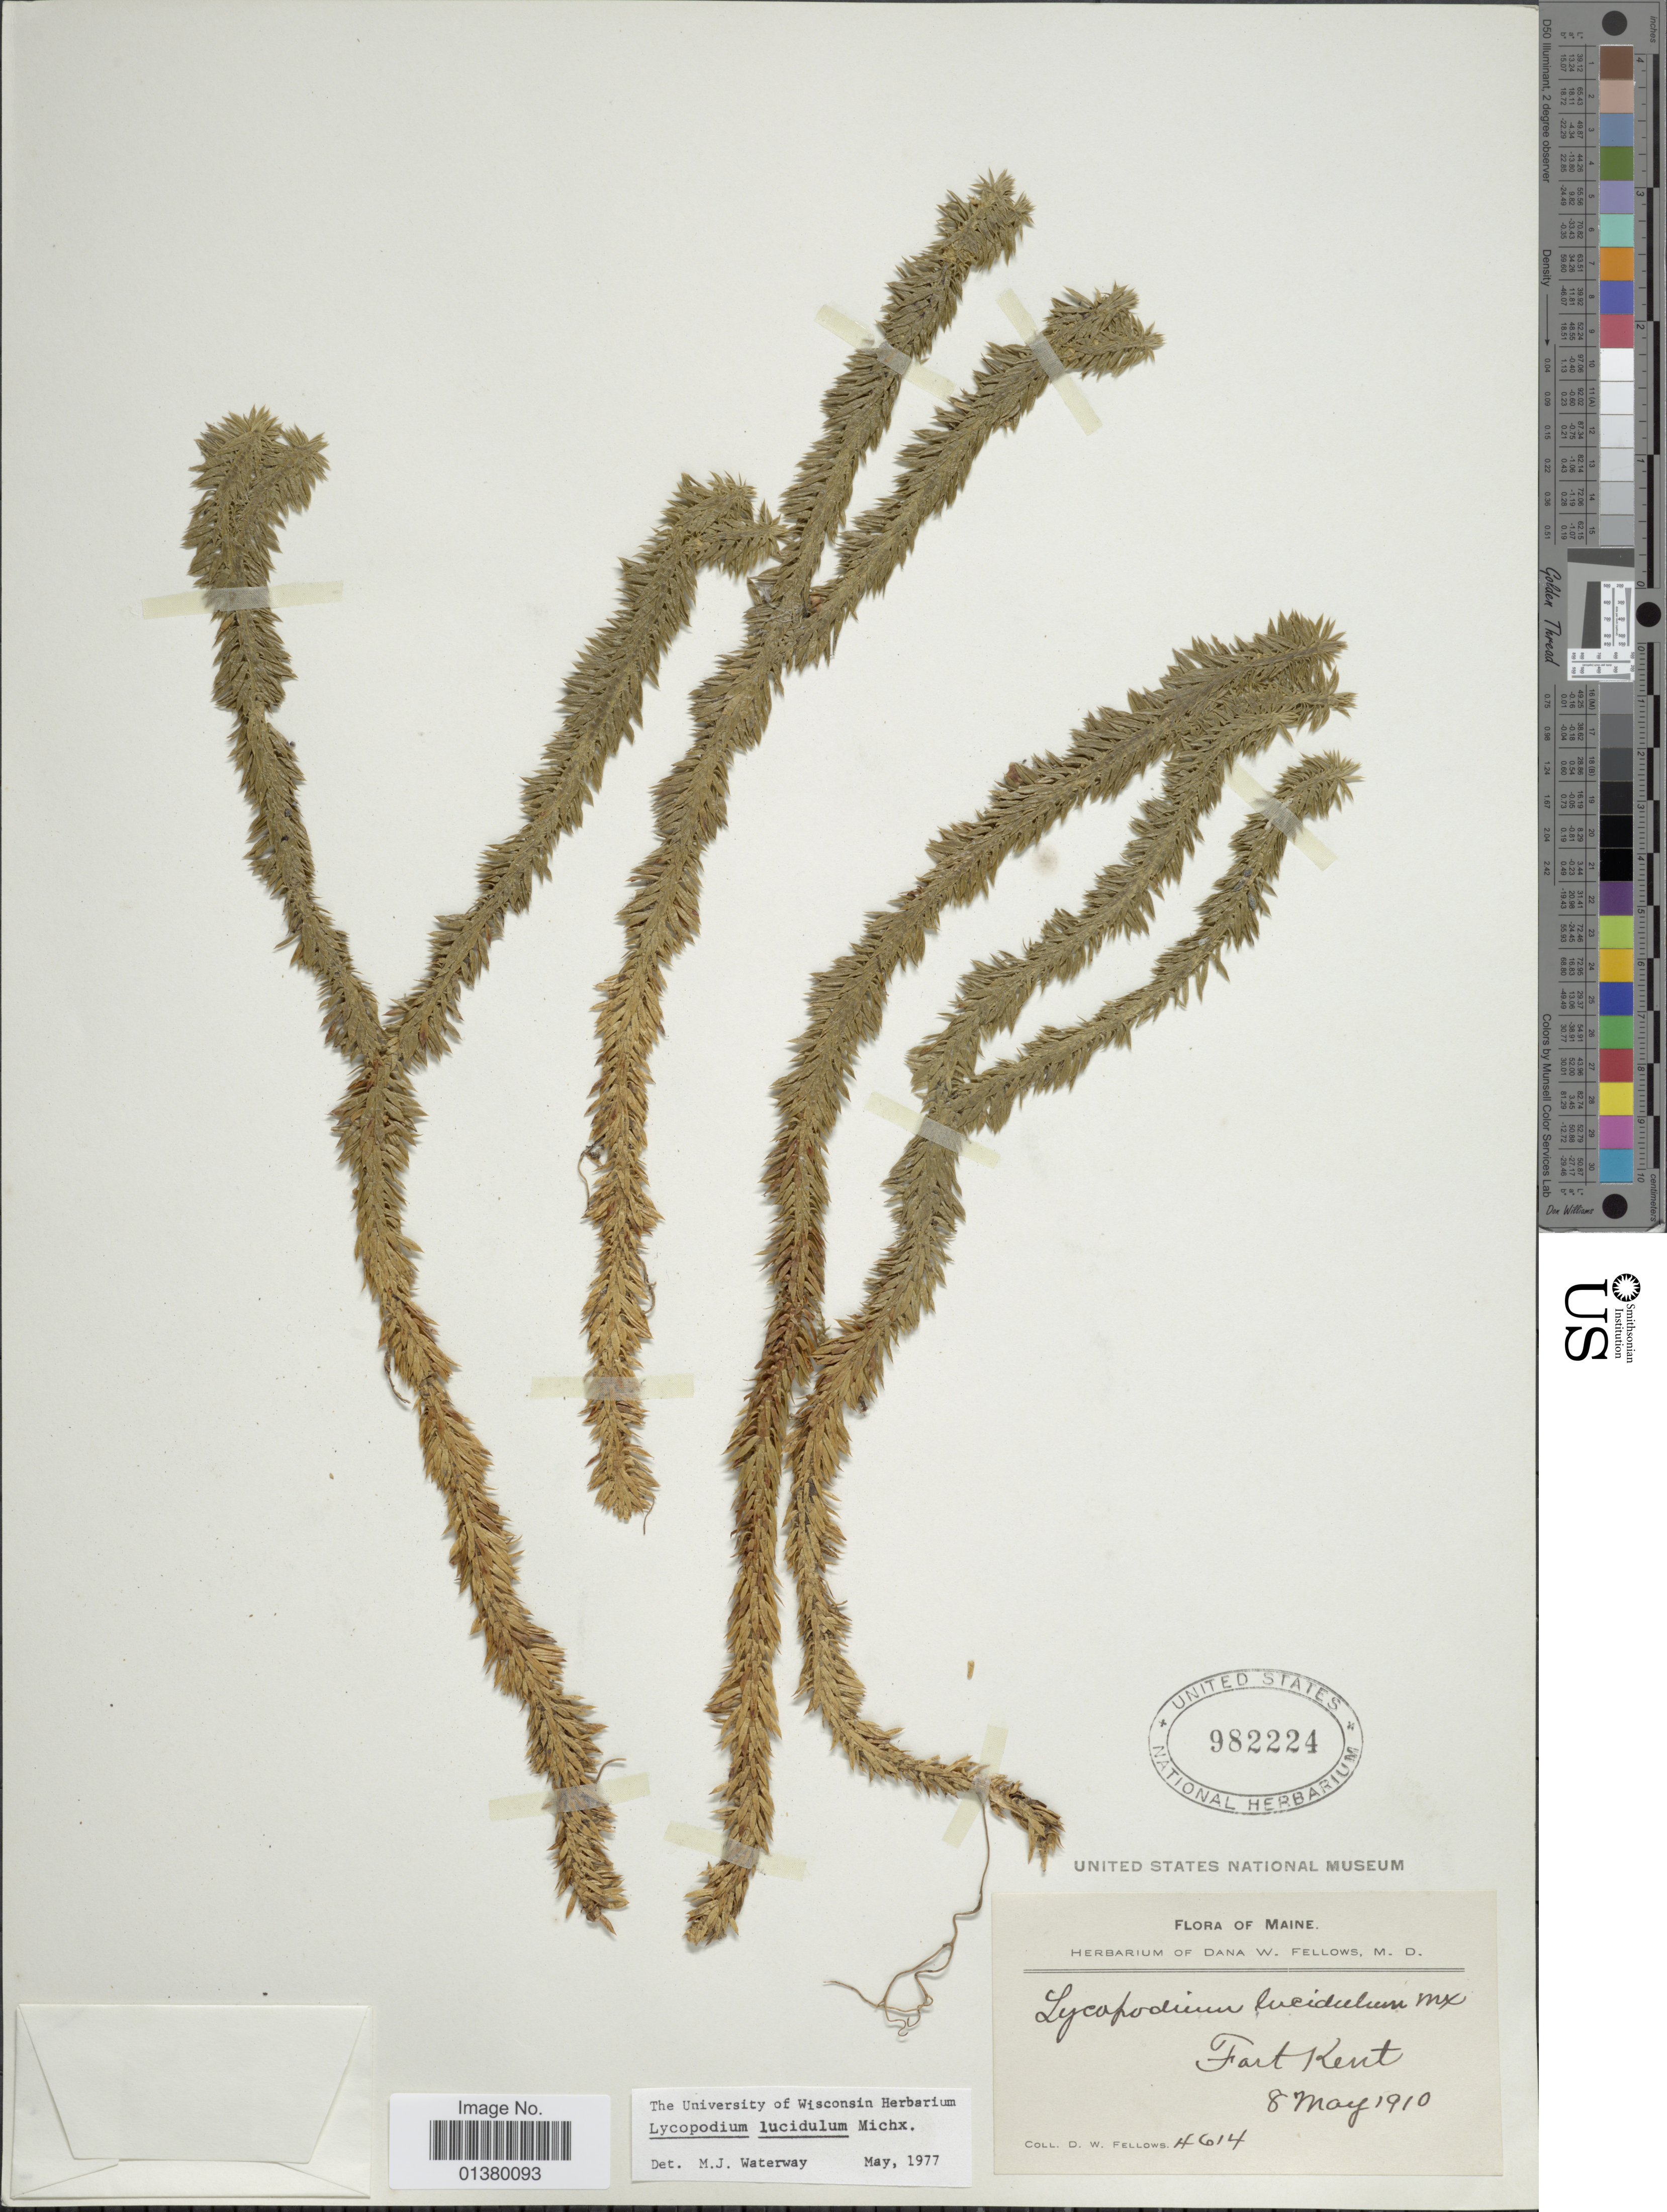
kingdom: Plantae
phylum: Tracheophyta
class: Lycopodiopsida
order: Lycopodiales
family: Lycopodiaceae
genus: Huperzia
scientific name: Huperzia lucidula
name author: (Michx.) Trevis.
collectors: D. W. Fellows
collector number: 4614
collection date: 1910-05-08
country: United States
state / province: Maine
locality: Fort Kent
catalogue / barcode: US 982224